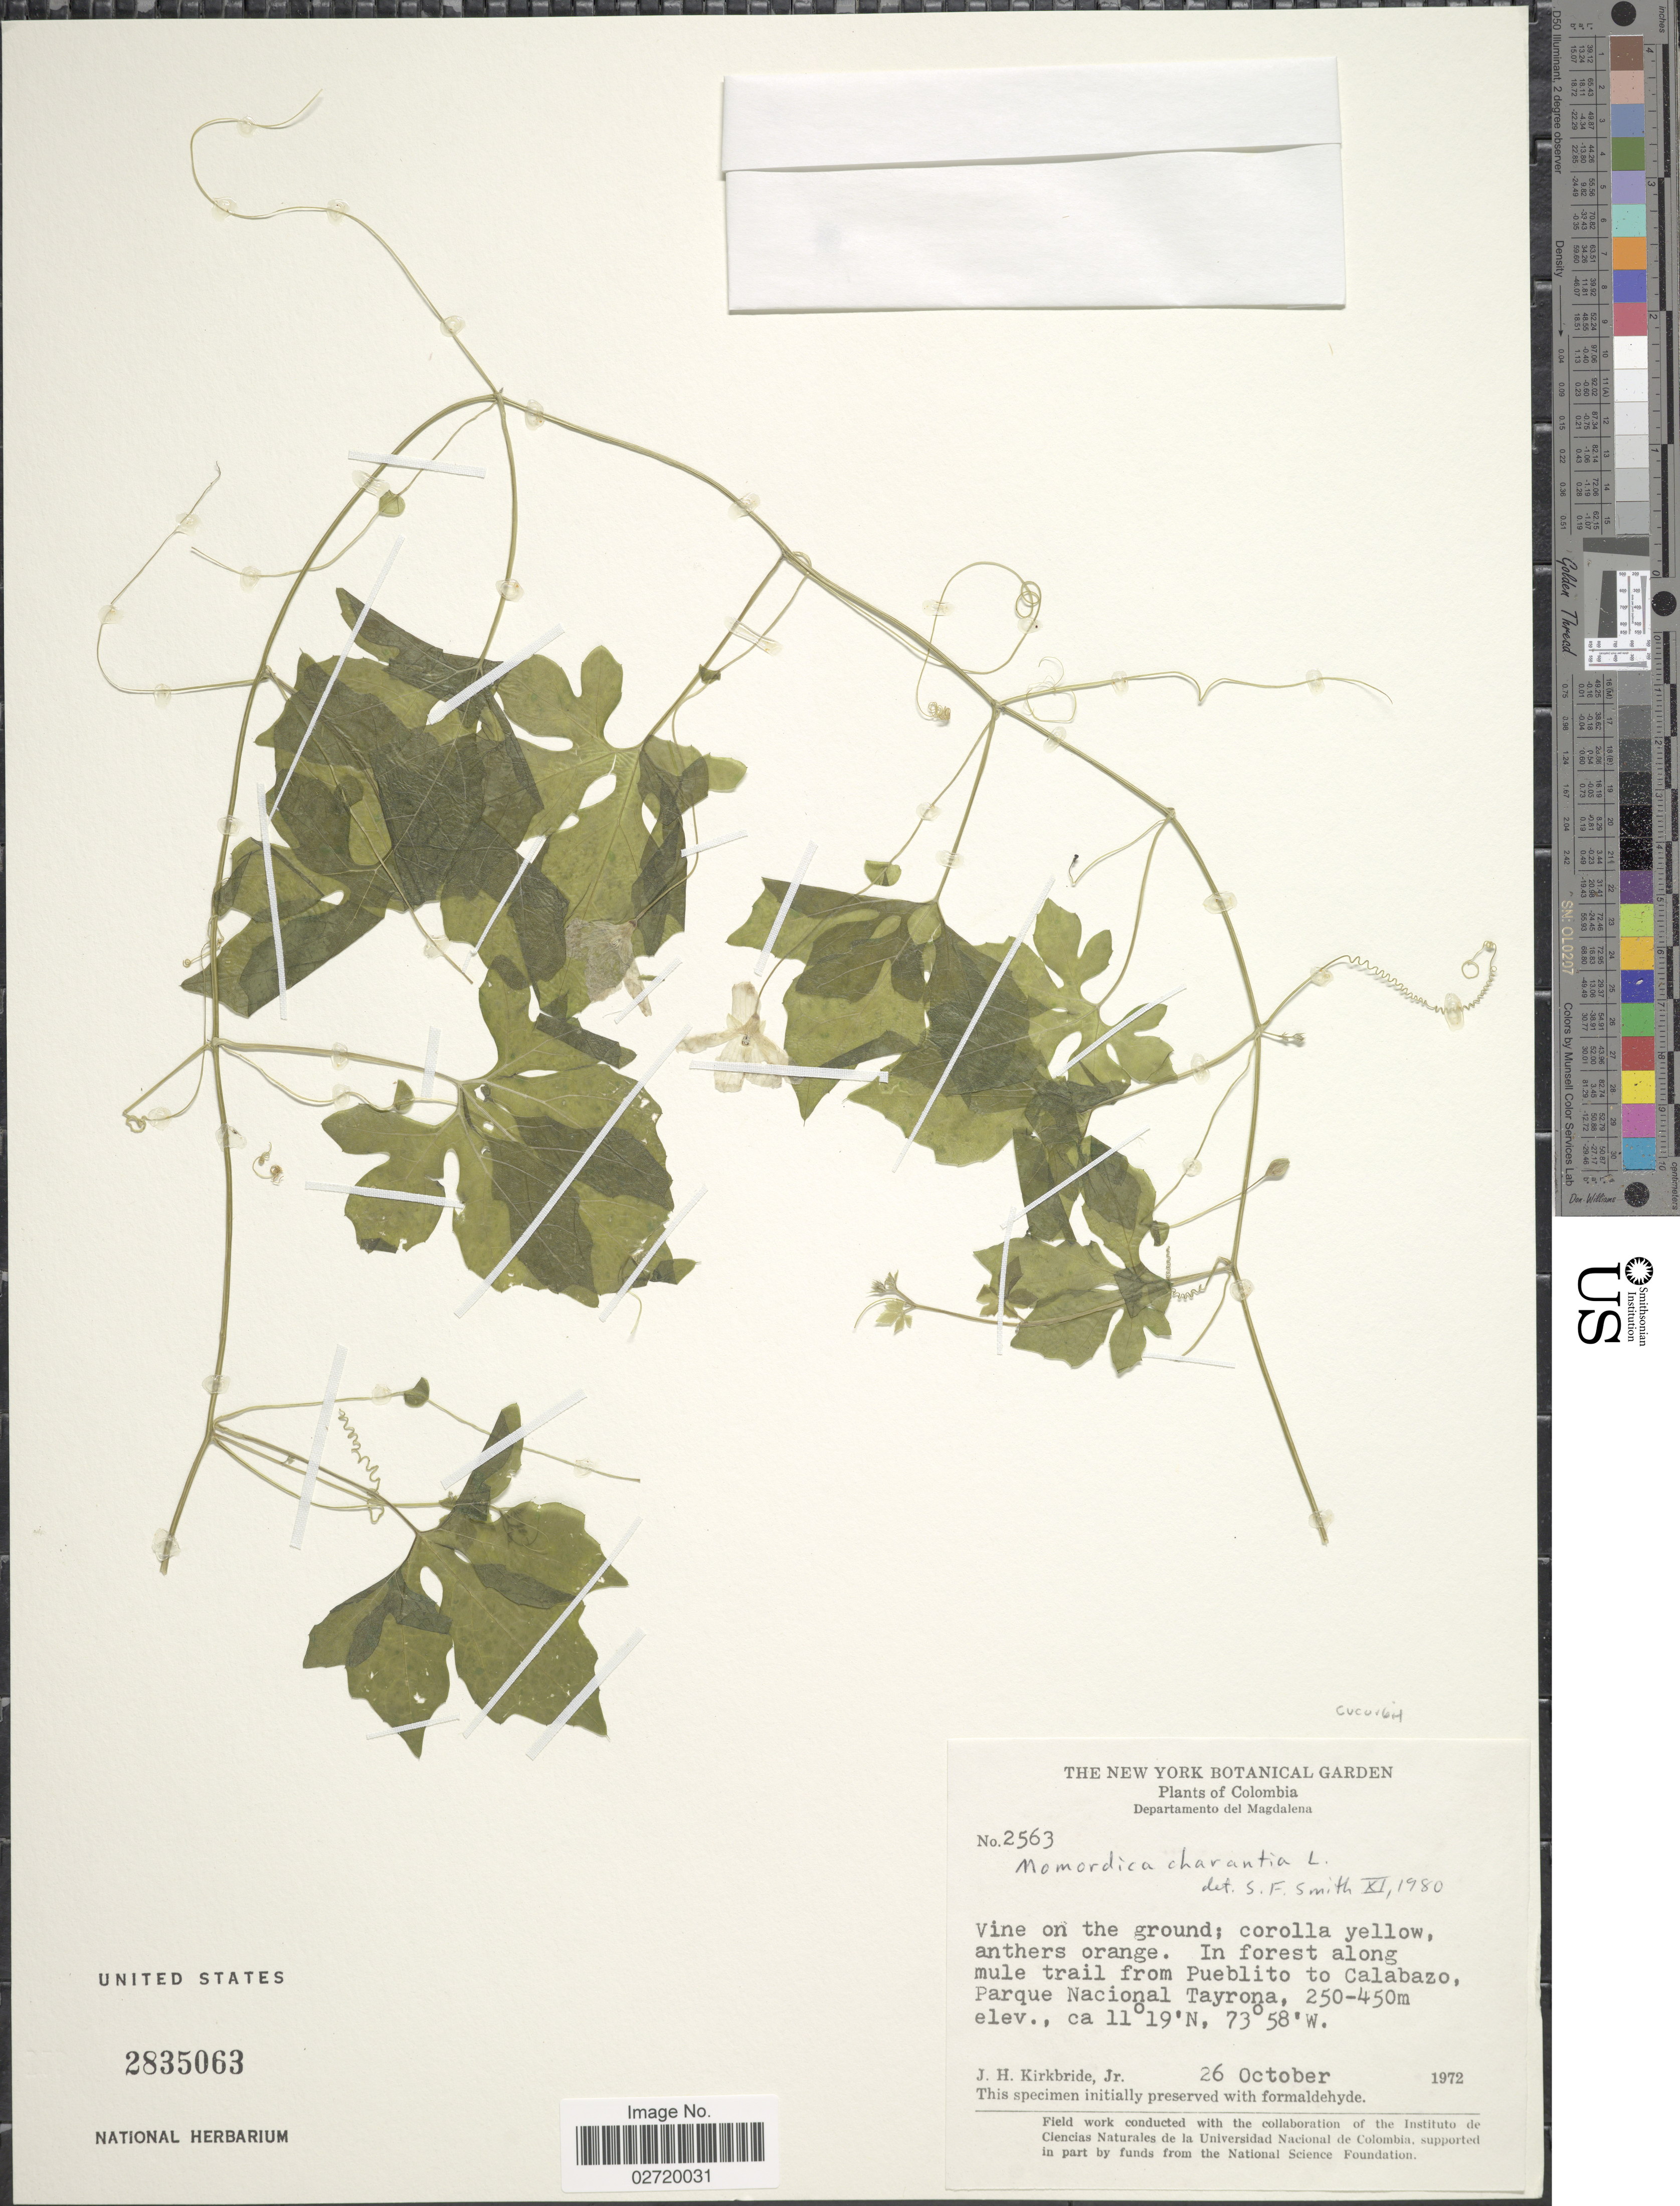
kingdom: Plantae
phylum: Tracheophyta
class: Magnoliopsida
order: Cucurbitales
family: Cucurbitaceae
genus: Momordica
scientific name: Momordica charantia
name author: L.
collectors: J. H. Kirkbride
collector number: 2563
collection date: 1972-10-26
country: Colombia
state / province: Magdalena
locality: Mule trail from Pueblito to Calabazo Parque Nacional Tayrono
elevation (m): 250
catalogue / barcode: US 2835063